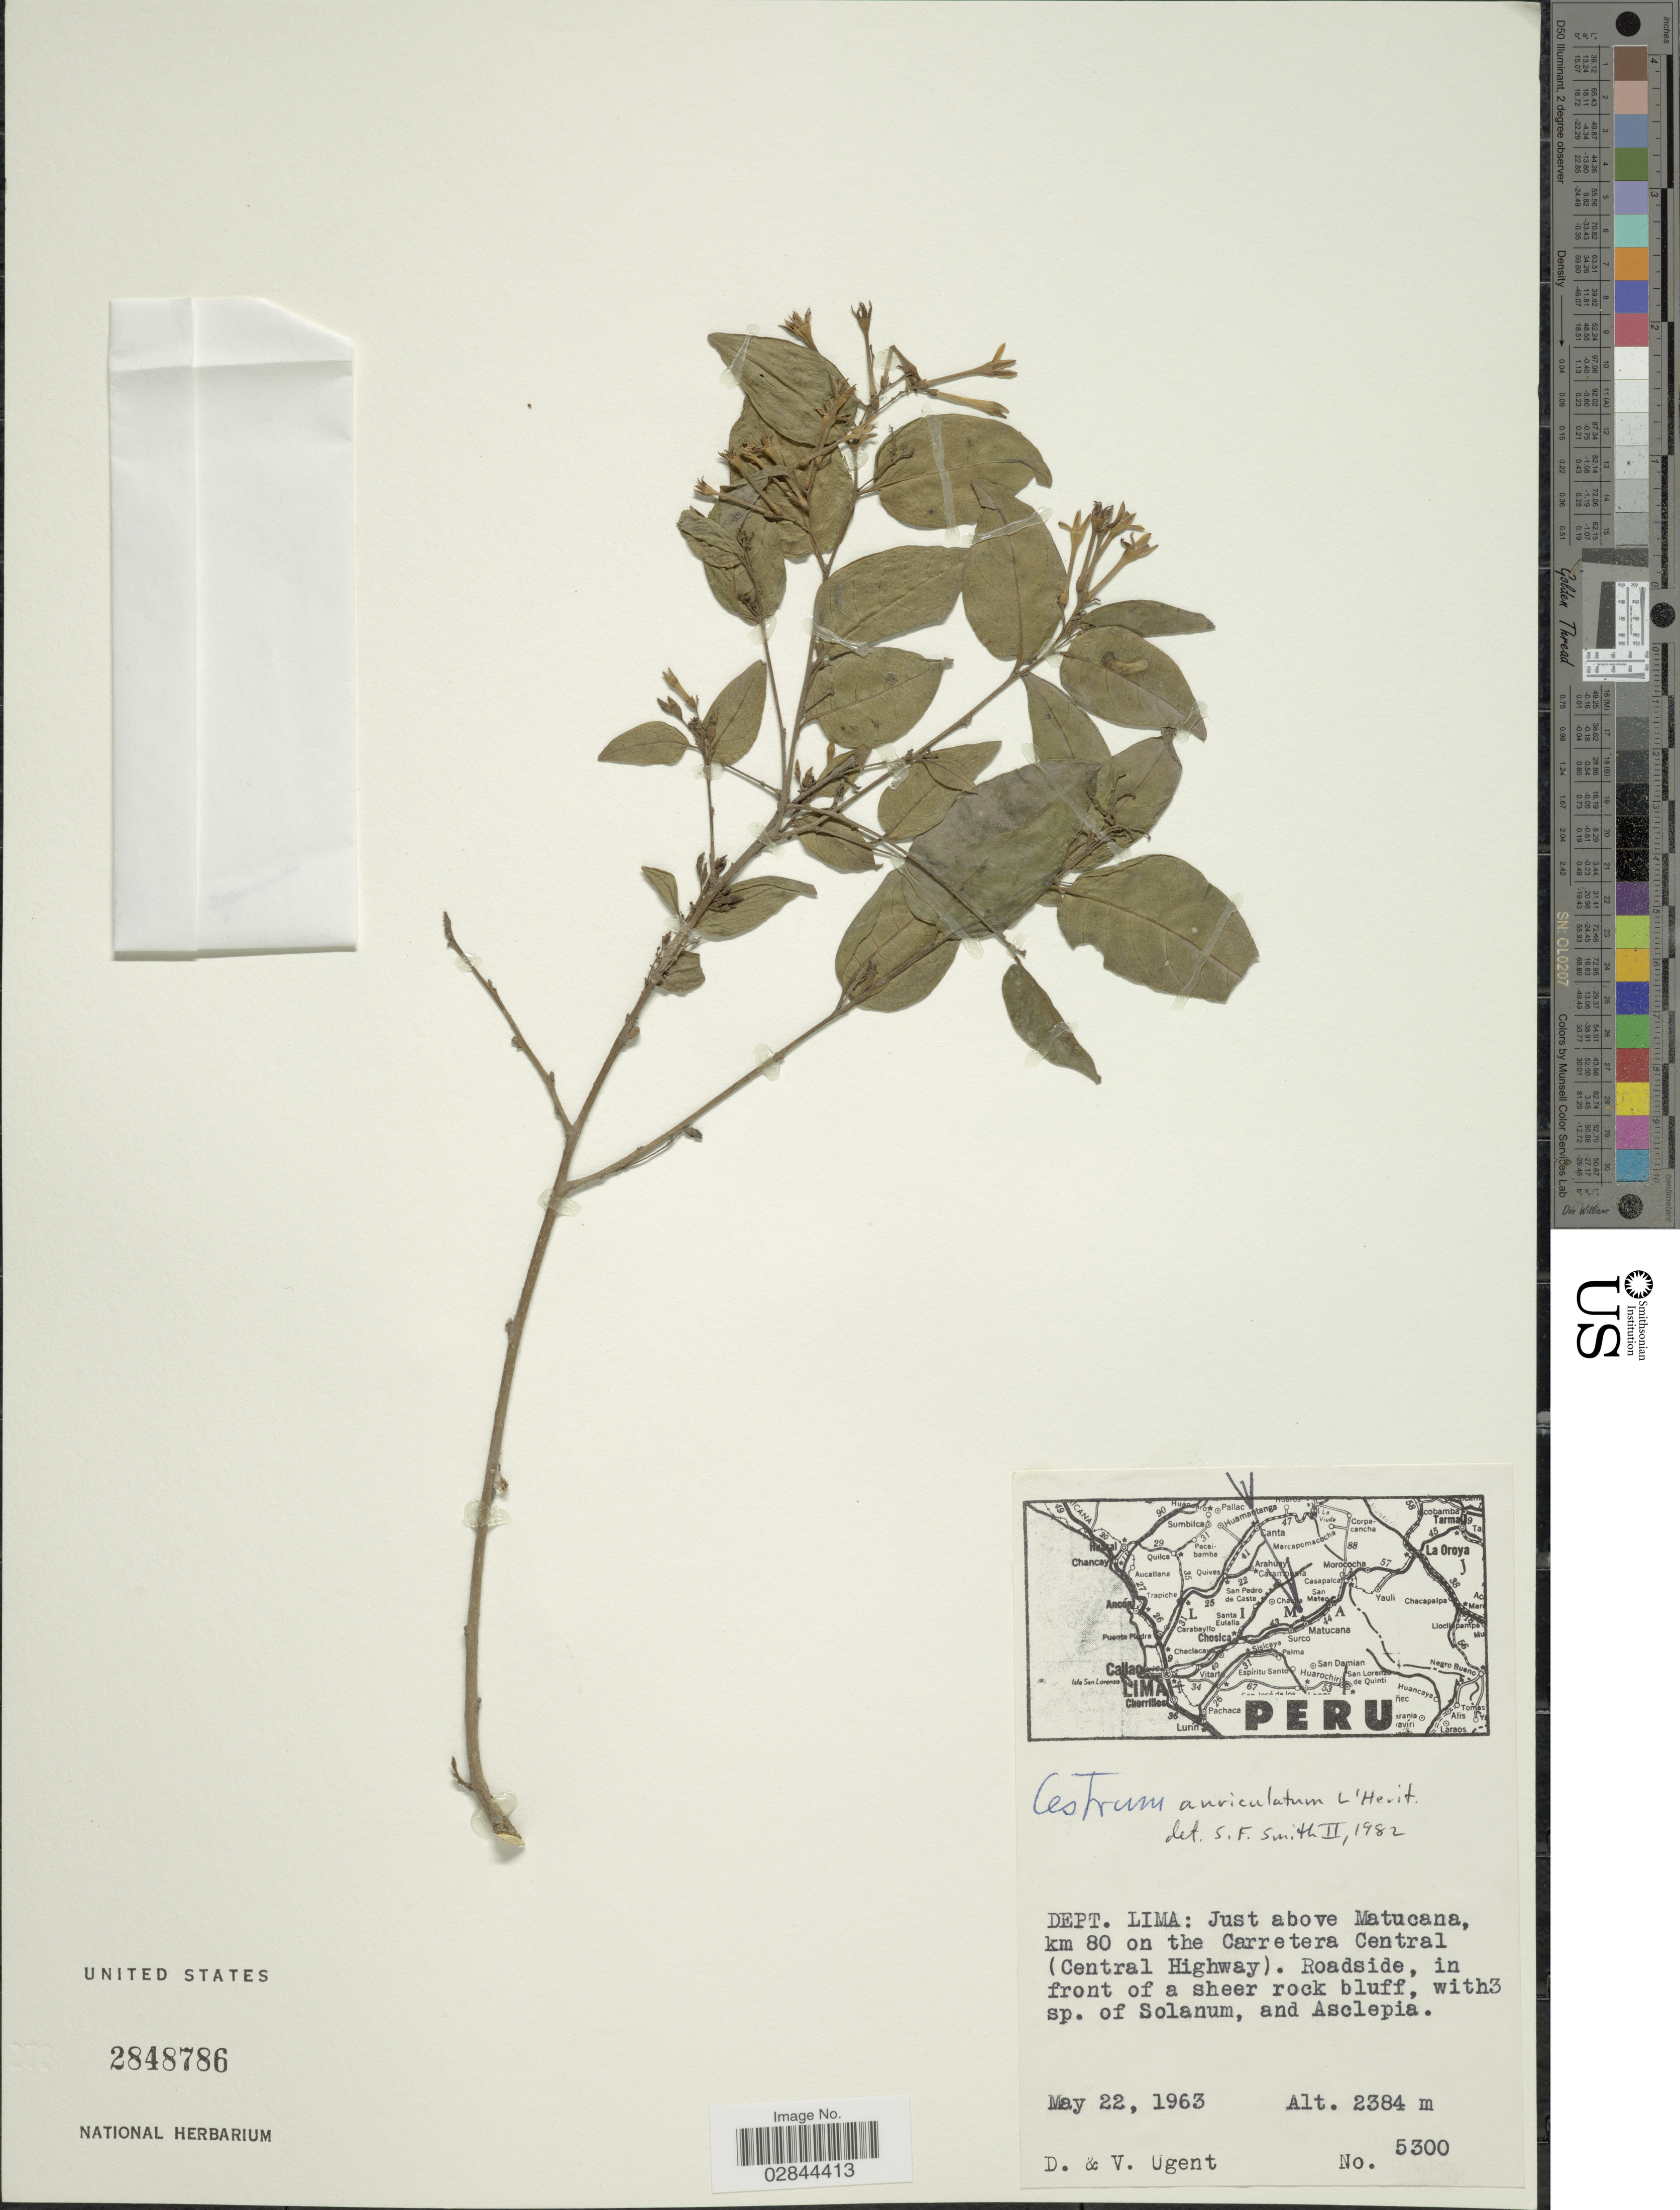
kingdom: Plantae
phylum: Tracheophyta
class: Magnoliopsida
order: Solanales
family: Solanaceae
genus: Cestrum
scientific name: Cestrum auriculatum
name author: L'Hér.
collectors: D. Ugent & V. Ugent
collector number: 5300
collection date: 1963-05-22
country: Peru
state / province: Lima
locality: Dept. Lima, Just above Matucana, km 80 on the Carretera Central (Central Highway).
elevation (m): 2384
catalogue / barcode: US 2848786